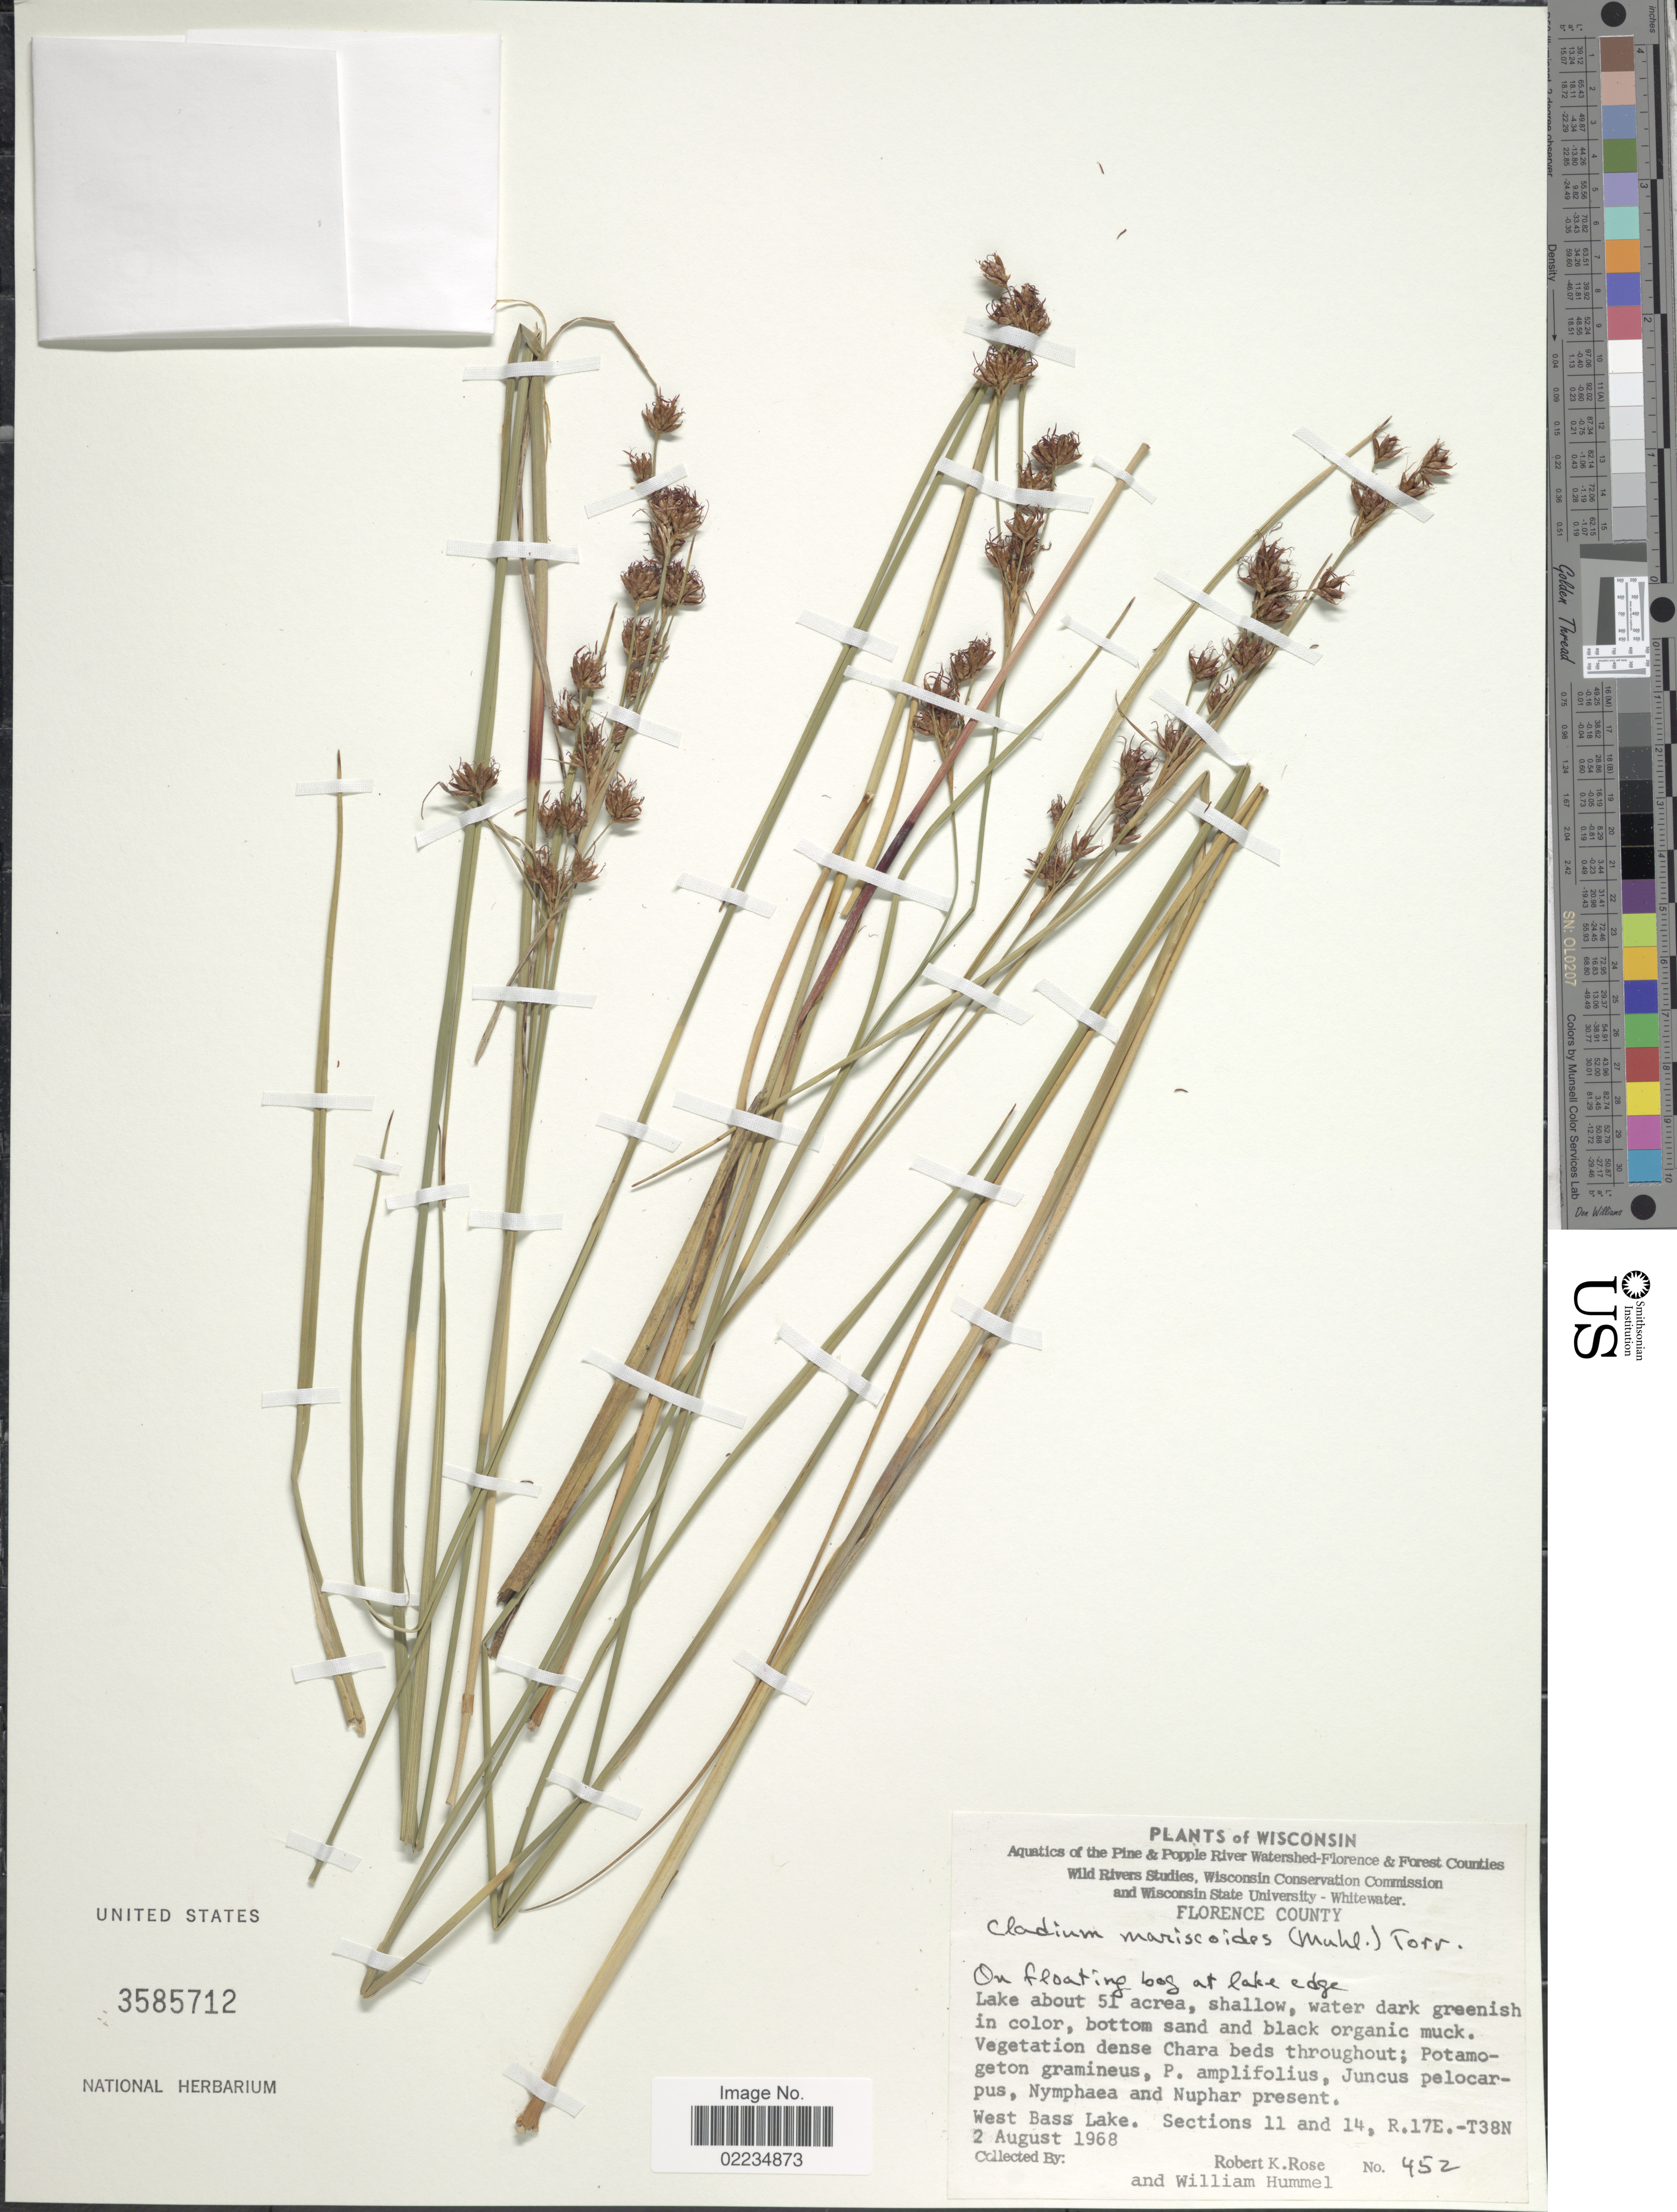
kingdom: Plantae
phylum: Tracheophyta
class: Liliopsida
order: Poales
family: Cyperaceae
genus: Cladium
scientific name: Cladium mariscoides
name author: (Muhl.) Torr.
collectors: R. Rose & W. Hummel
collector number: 452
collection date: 1968-08-02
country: United States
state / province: Wisconsin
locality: Florence County, Lake about 51 acrea, West Bass Lake, Sections 11 and 14, R.17E.-T38N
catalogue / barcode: US 3585712